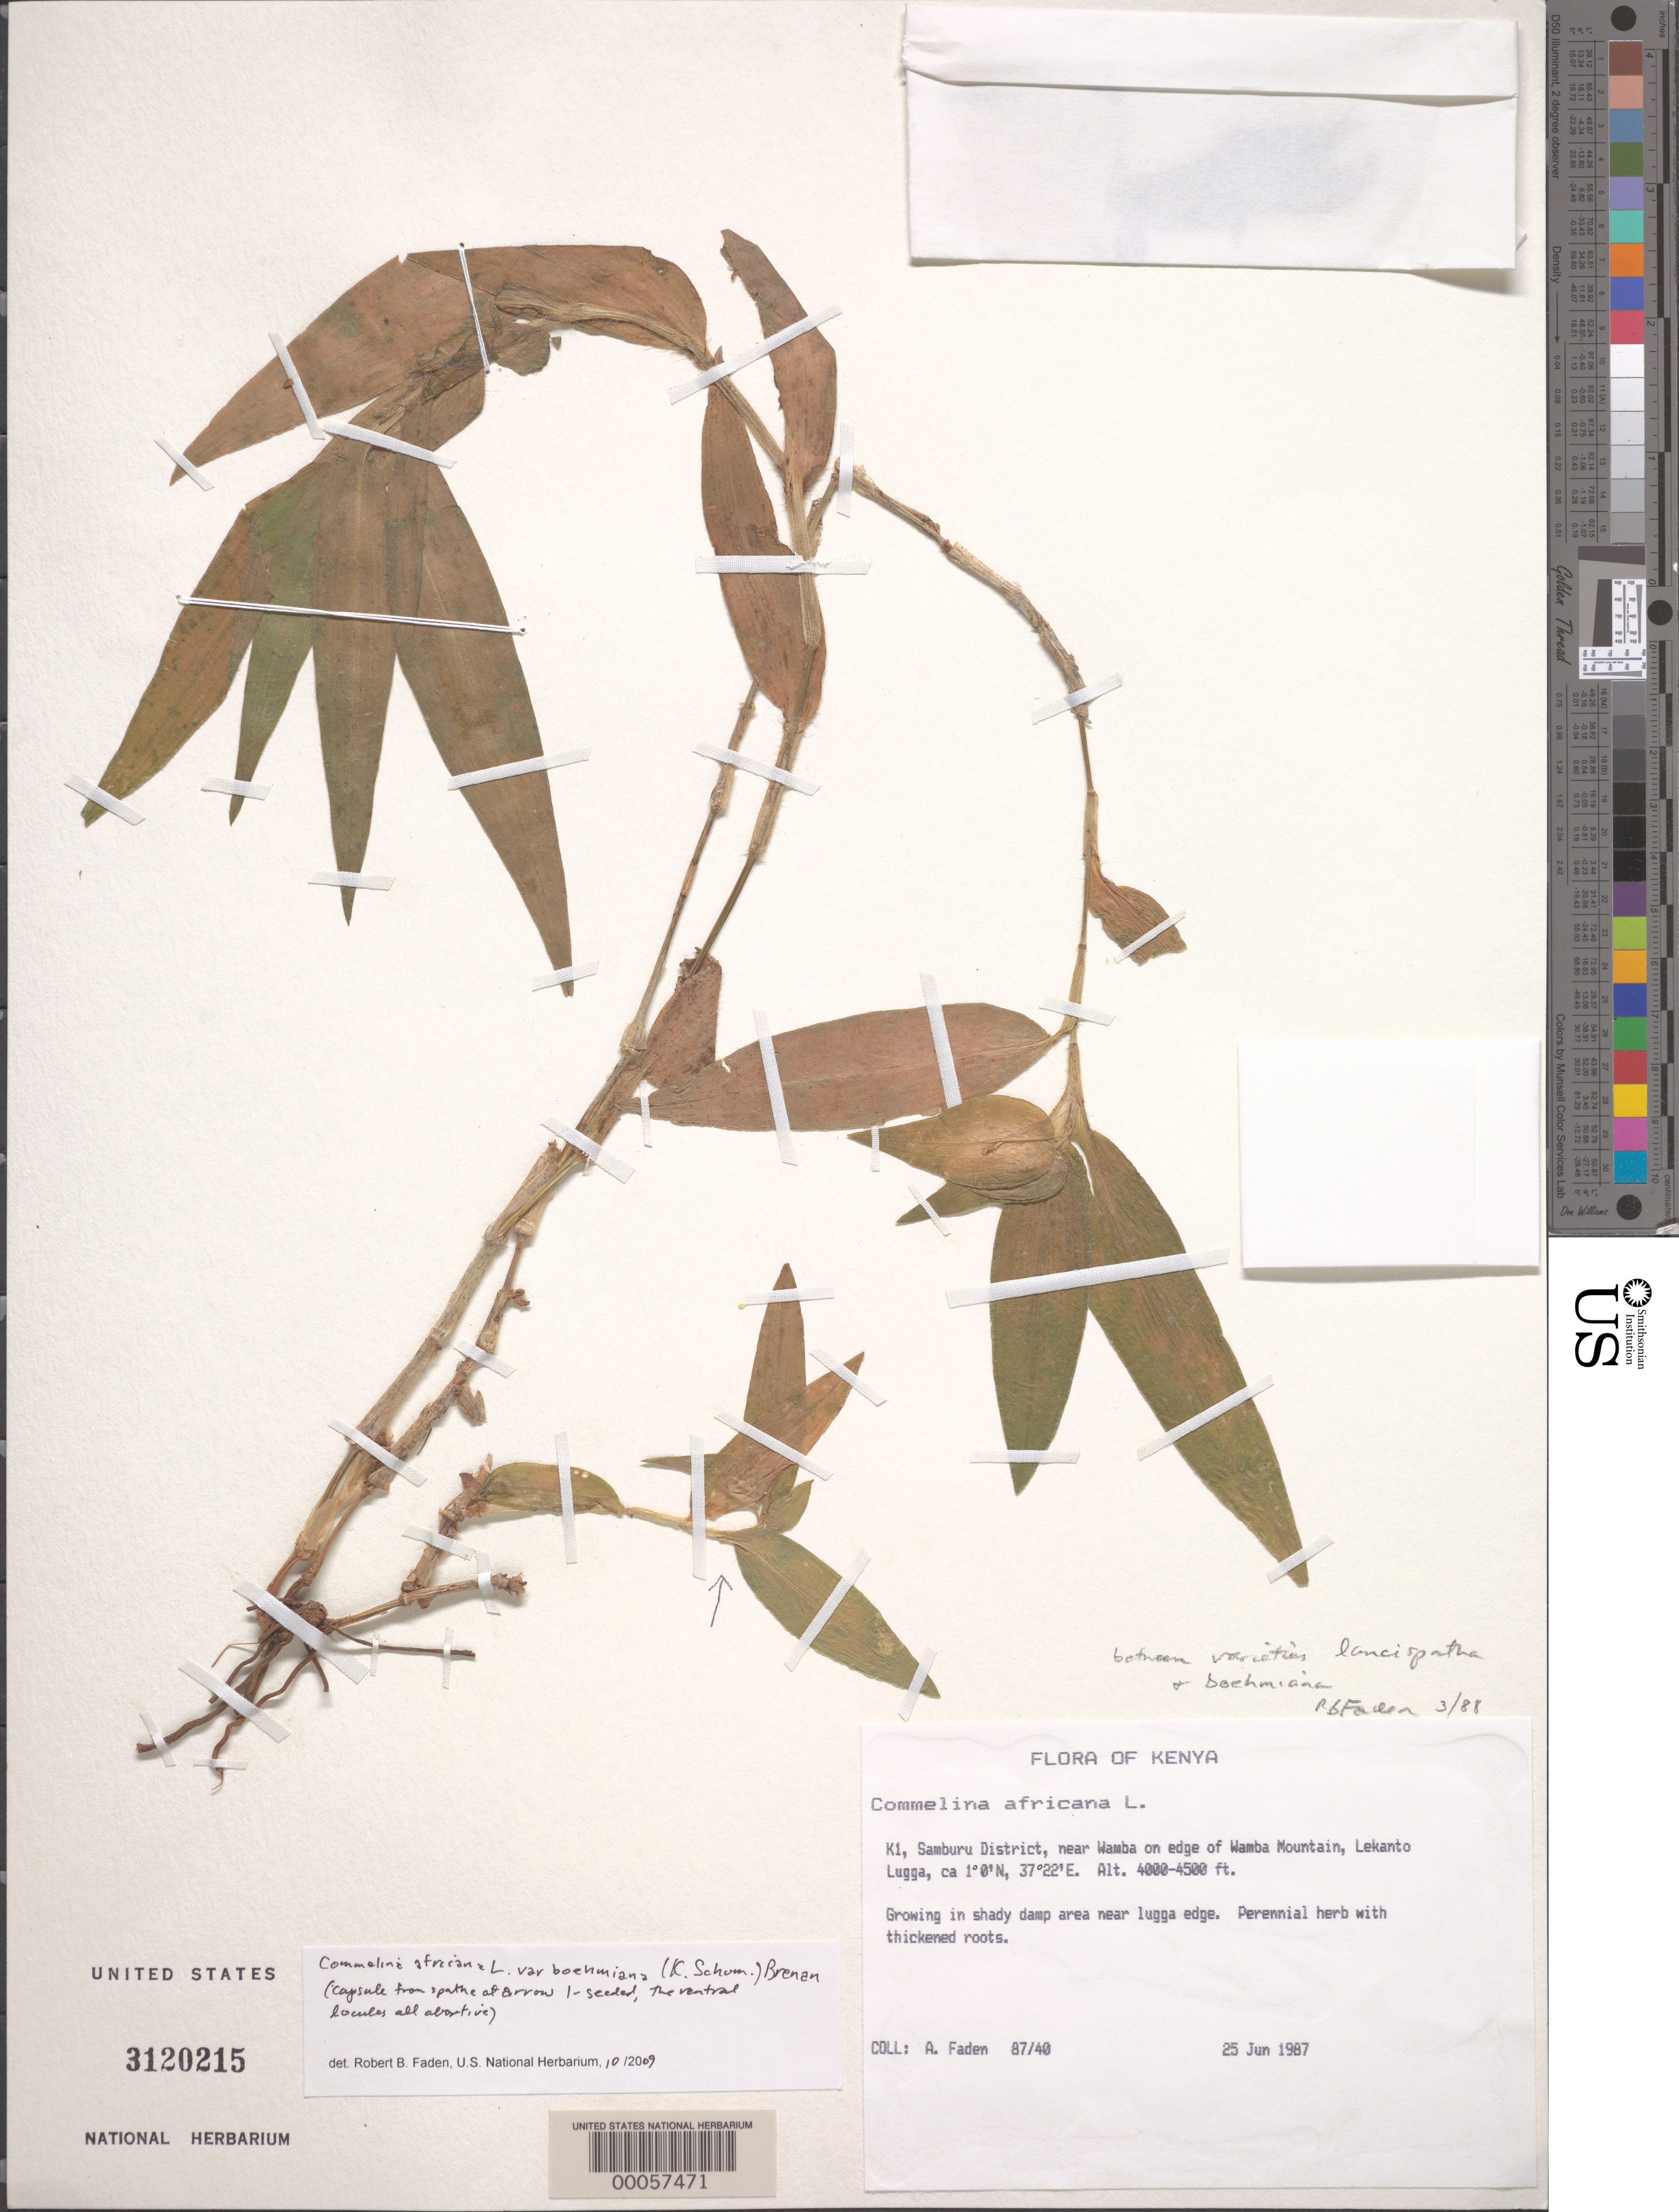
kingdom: Plantae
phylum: Tracheophyta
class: Liliopsida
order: Commelinales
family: Commelinaceae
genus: Commelina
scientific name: Commelina africana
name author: L.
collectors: A. J. Faden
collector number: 87/40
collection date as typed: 25 Jun 1987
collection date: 1987-06-25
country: Kenya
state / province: Samburu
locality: Near wamba on edge of wamba mt., lekanto lugga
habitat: In shady damp area on lugga edge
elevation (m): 1219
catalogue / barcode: US 3120215